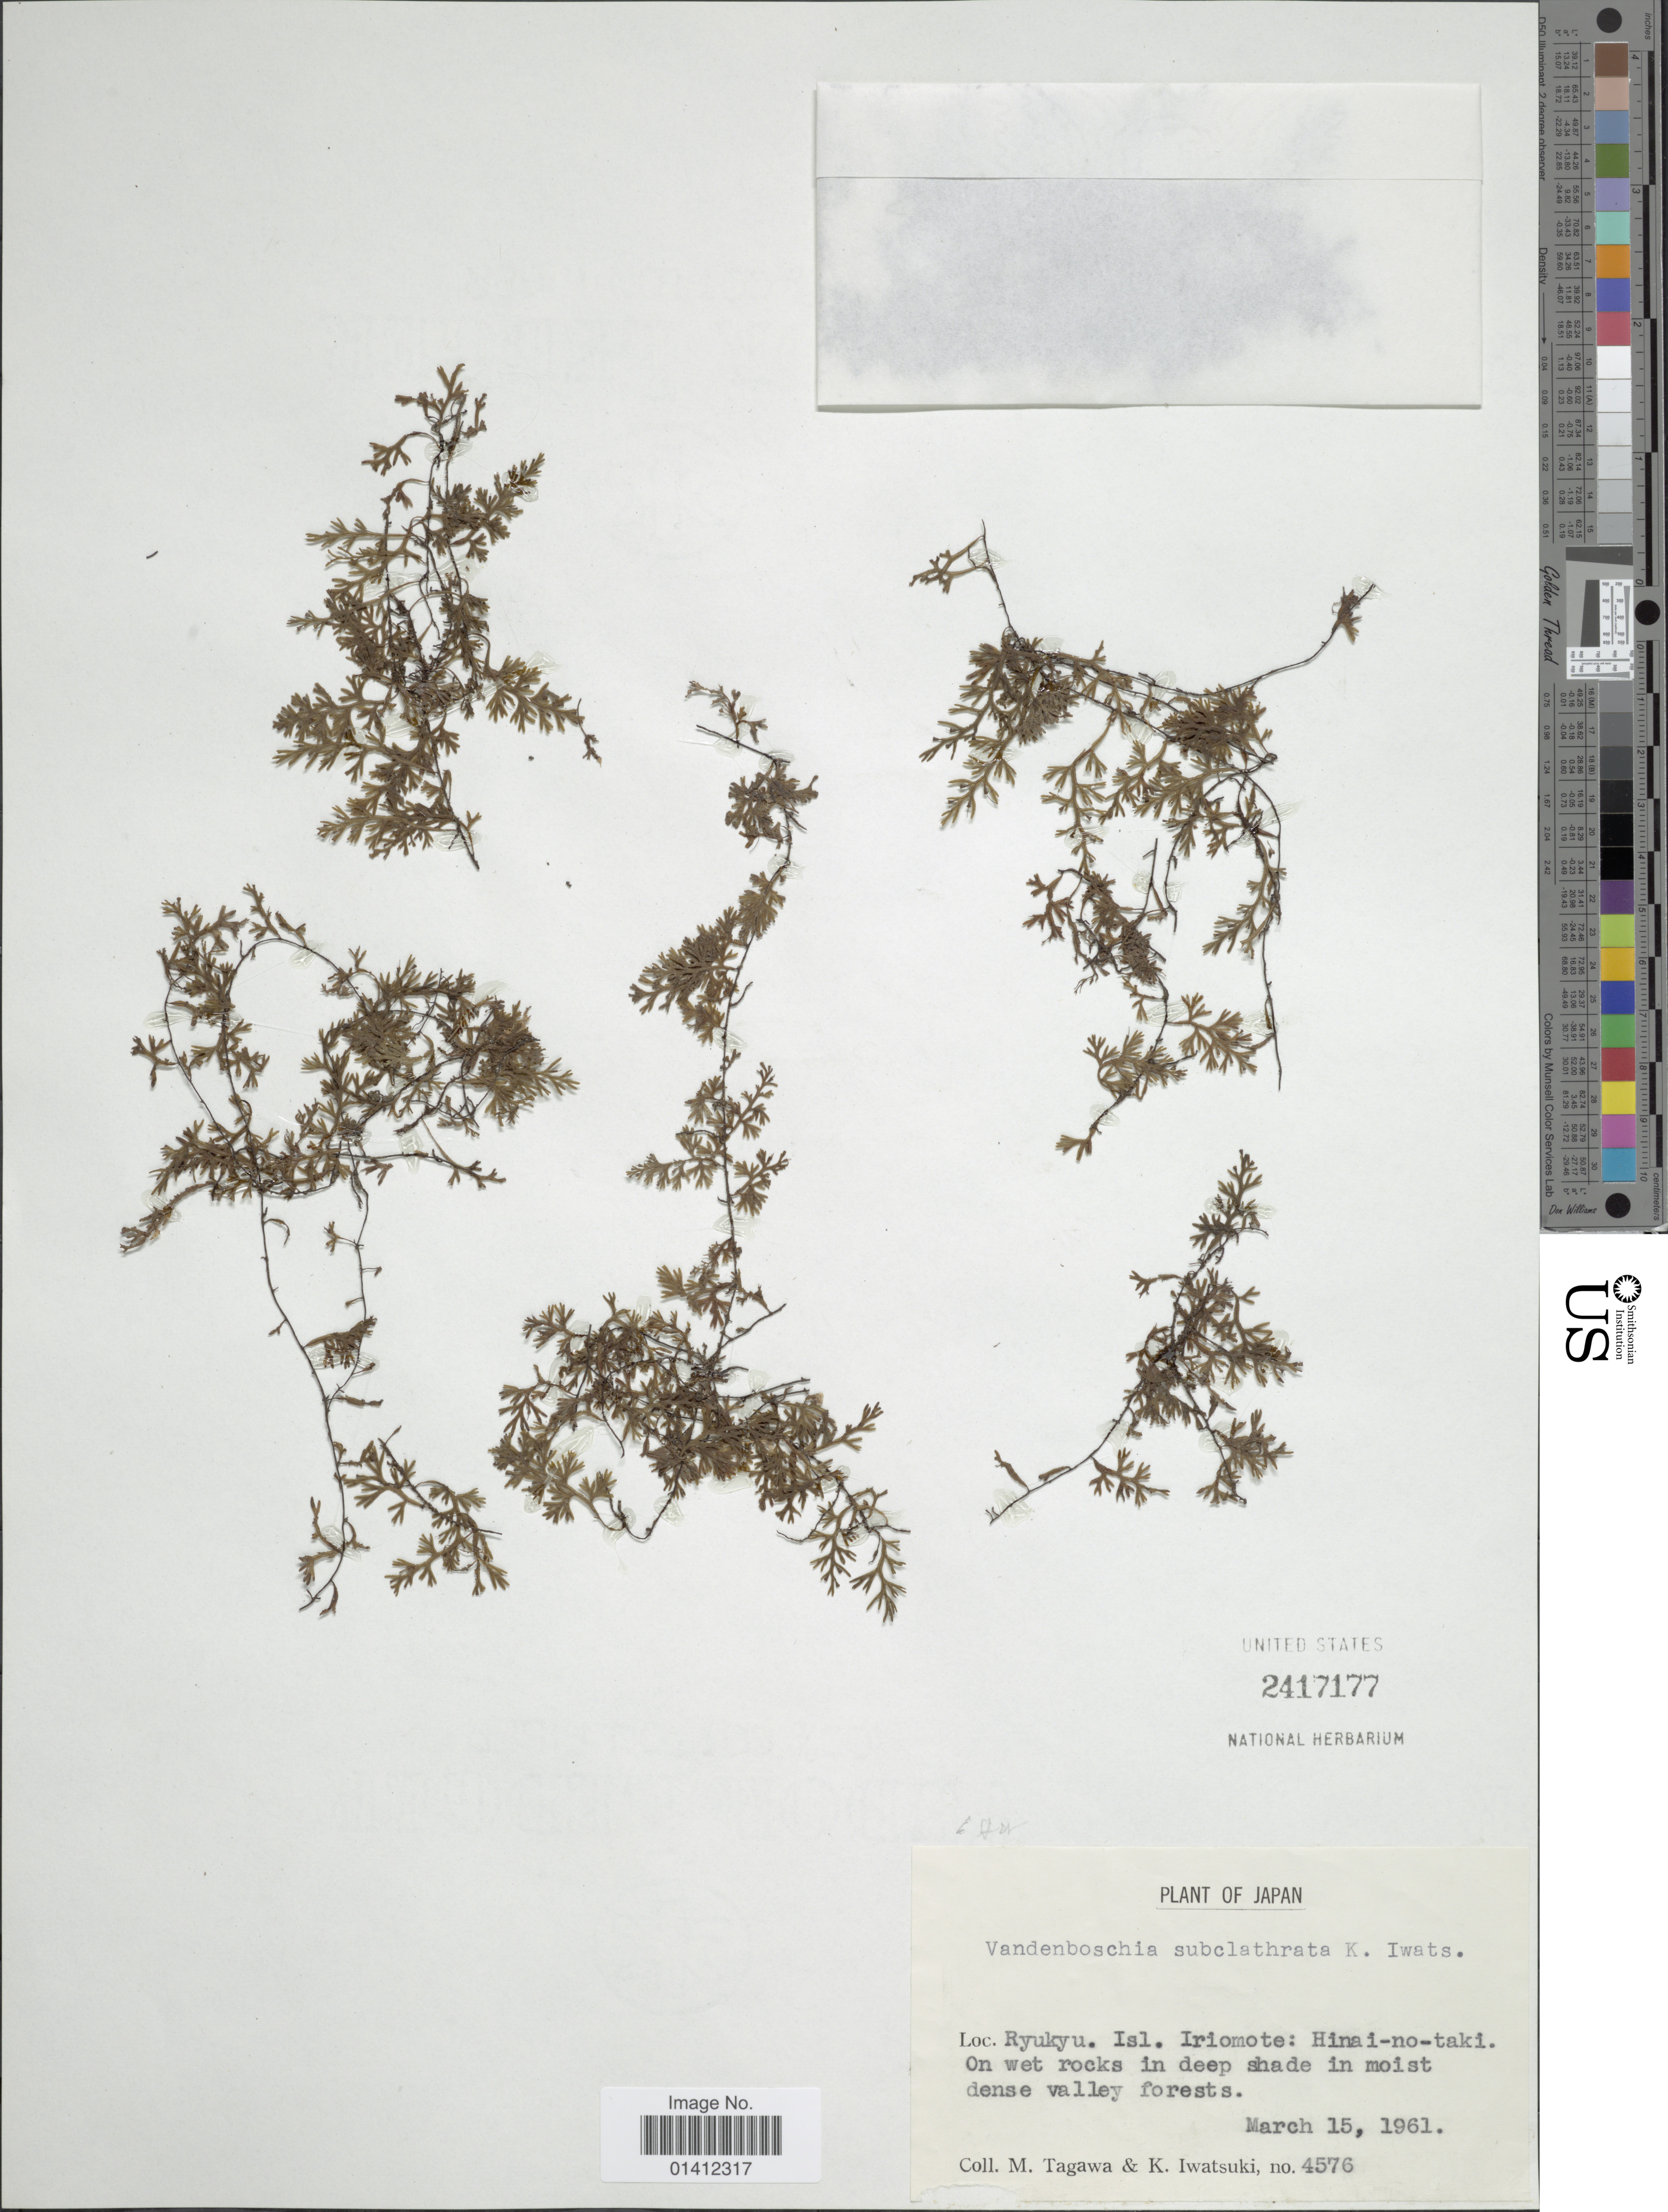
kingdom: Plantae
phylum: Tracheophyta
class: Polypodiopsida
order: Hymenophyllales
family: Hymenophyllaceae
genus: Vandenboschia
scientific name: Vandenboschia subclathrata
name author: K. Iwats.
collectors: M. Tagawa & K. Iwatsuki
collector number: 4576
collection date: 1961-03-15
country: Japan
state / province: Okinawa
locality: Ryukyu Isl. Isl Iriomote: Hinao-no-taki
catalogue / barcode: US 2417177